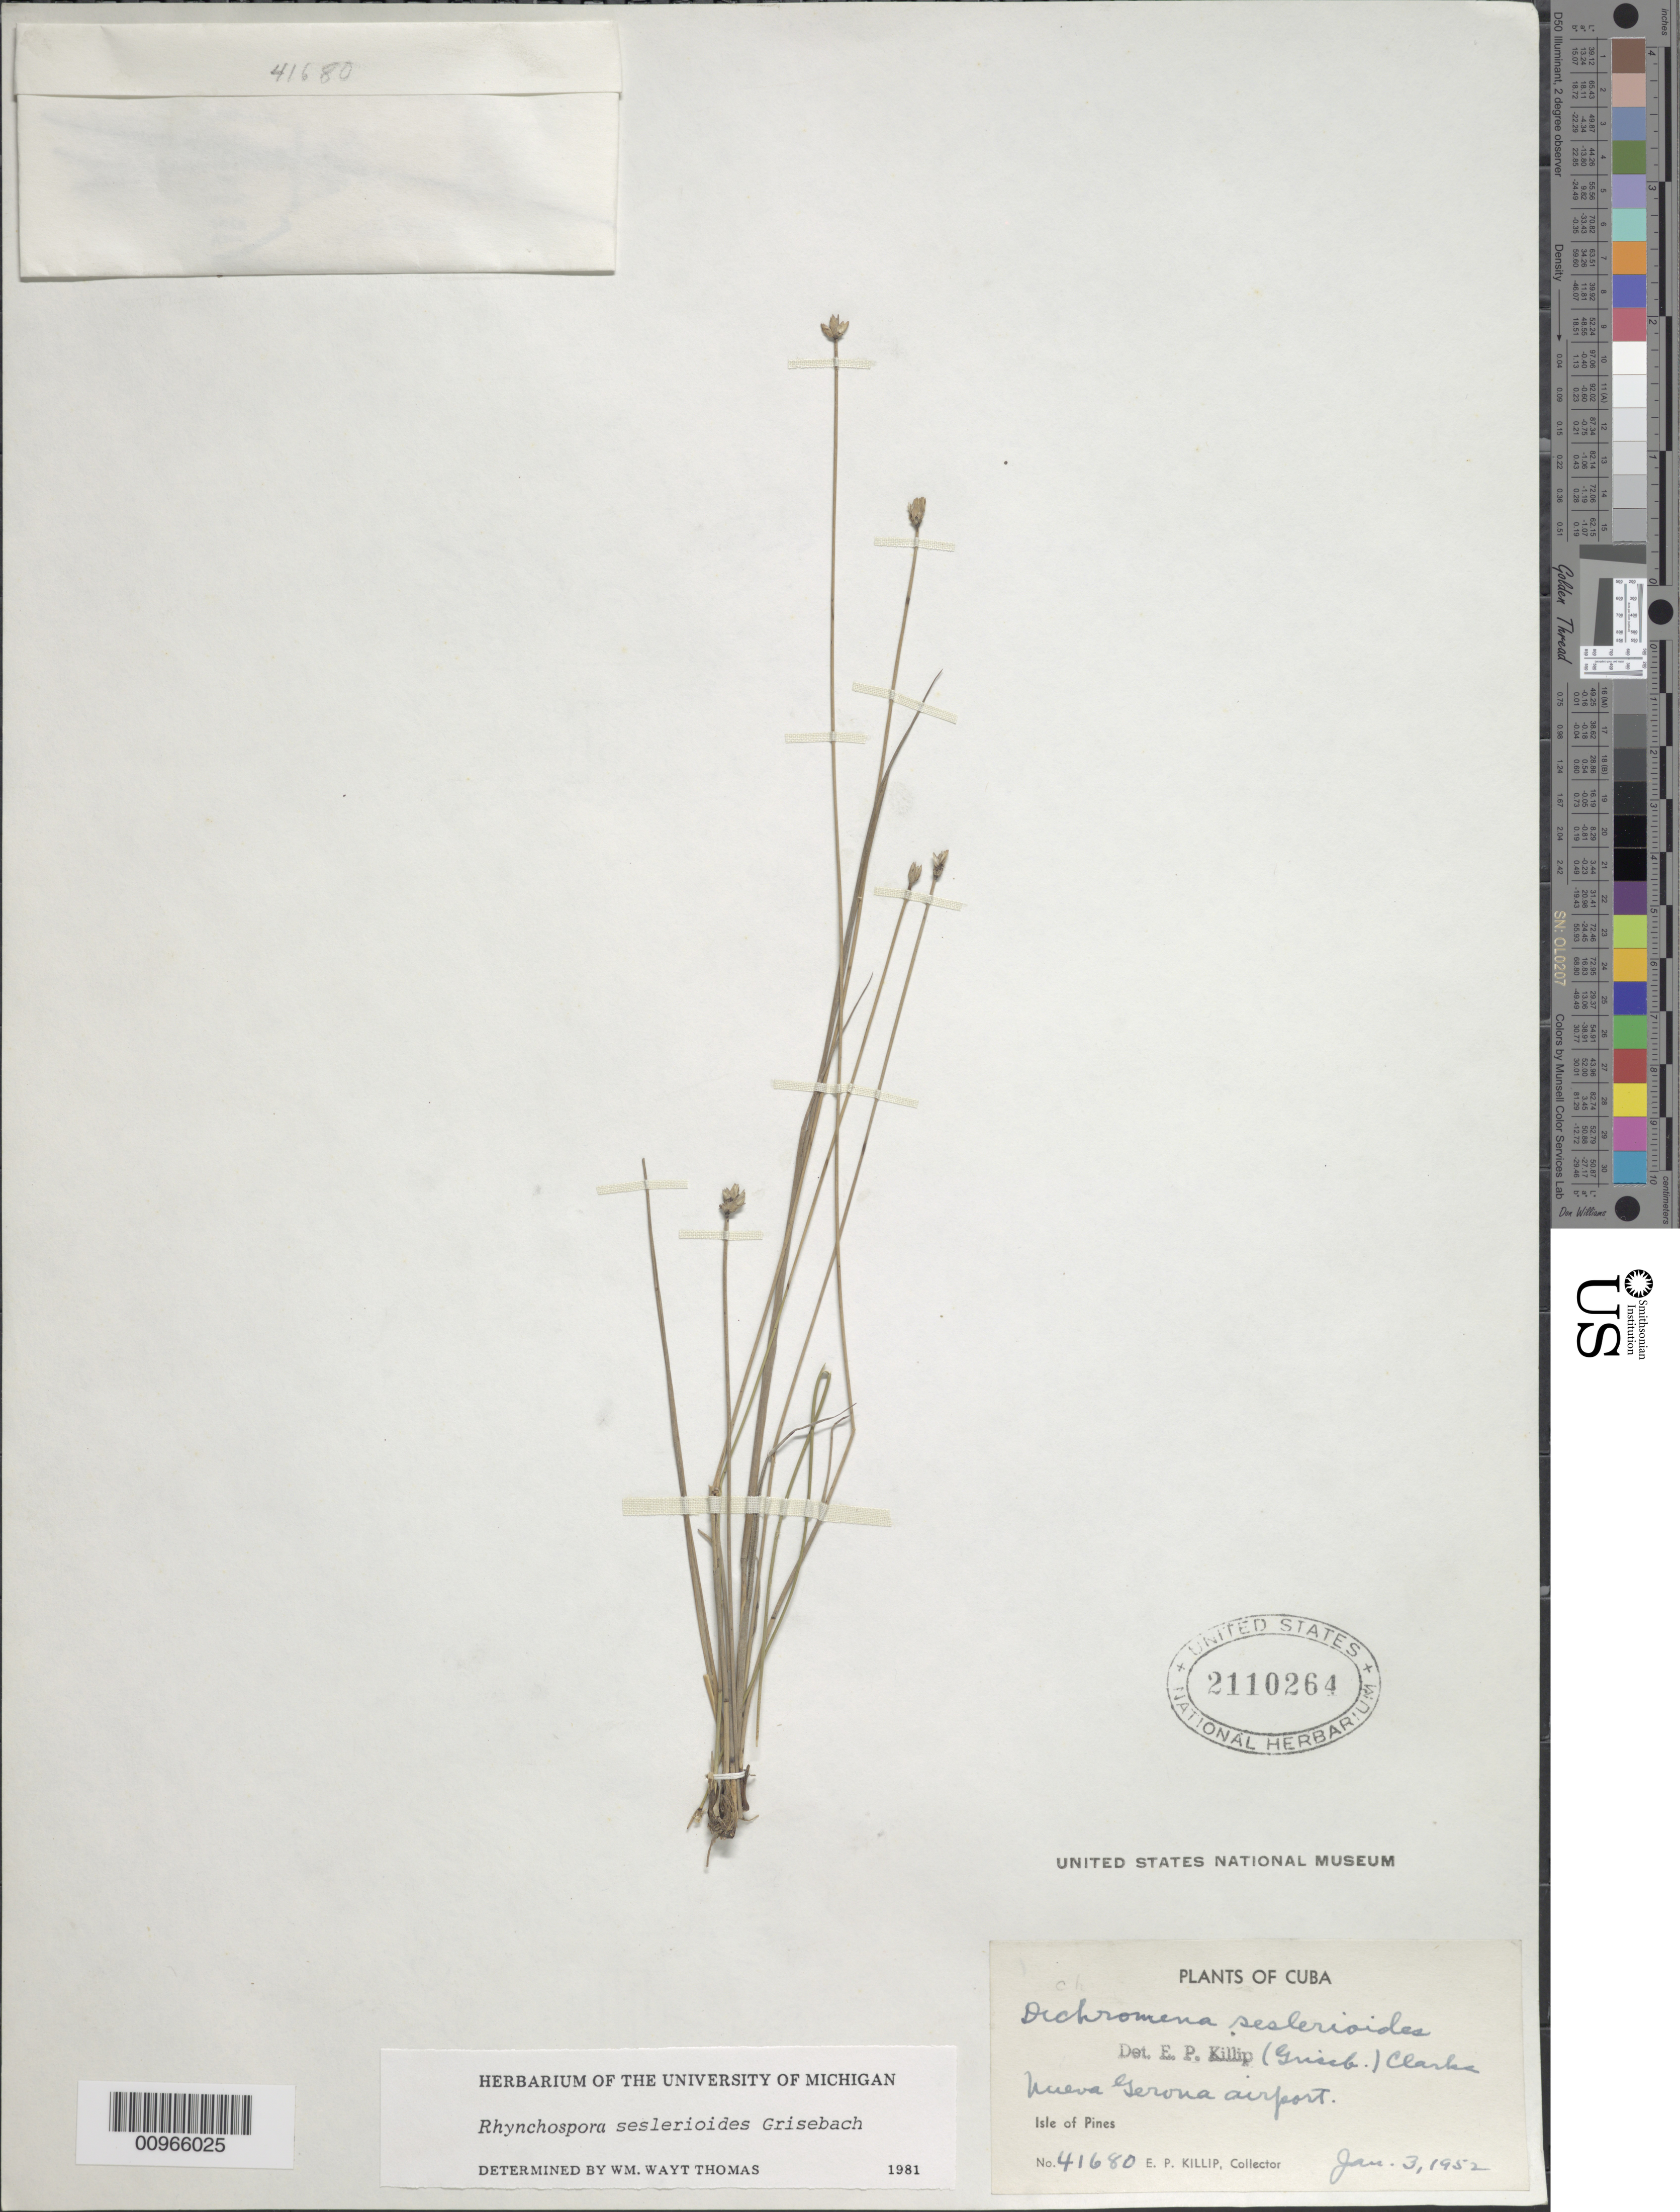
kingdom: Plantae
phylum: Tracheophyta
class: Liliopsida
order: Poales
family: Cyperaceae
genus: Rhynchospora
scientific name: Rhynchospora seslerioides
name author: Griseb.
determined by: Thomas, W. W.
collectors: E. P. Killip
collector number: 41680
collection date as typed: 03 Jan 1952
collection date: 1952-01-03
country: Cuba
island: Isla de la Juventud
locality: Nueva Gerona airport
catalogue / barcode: US 2110264